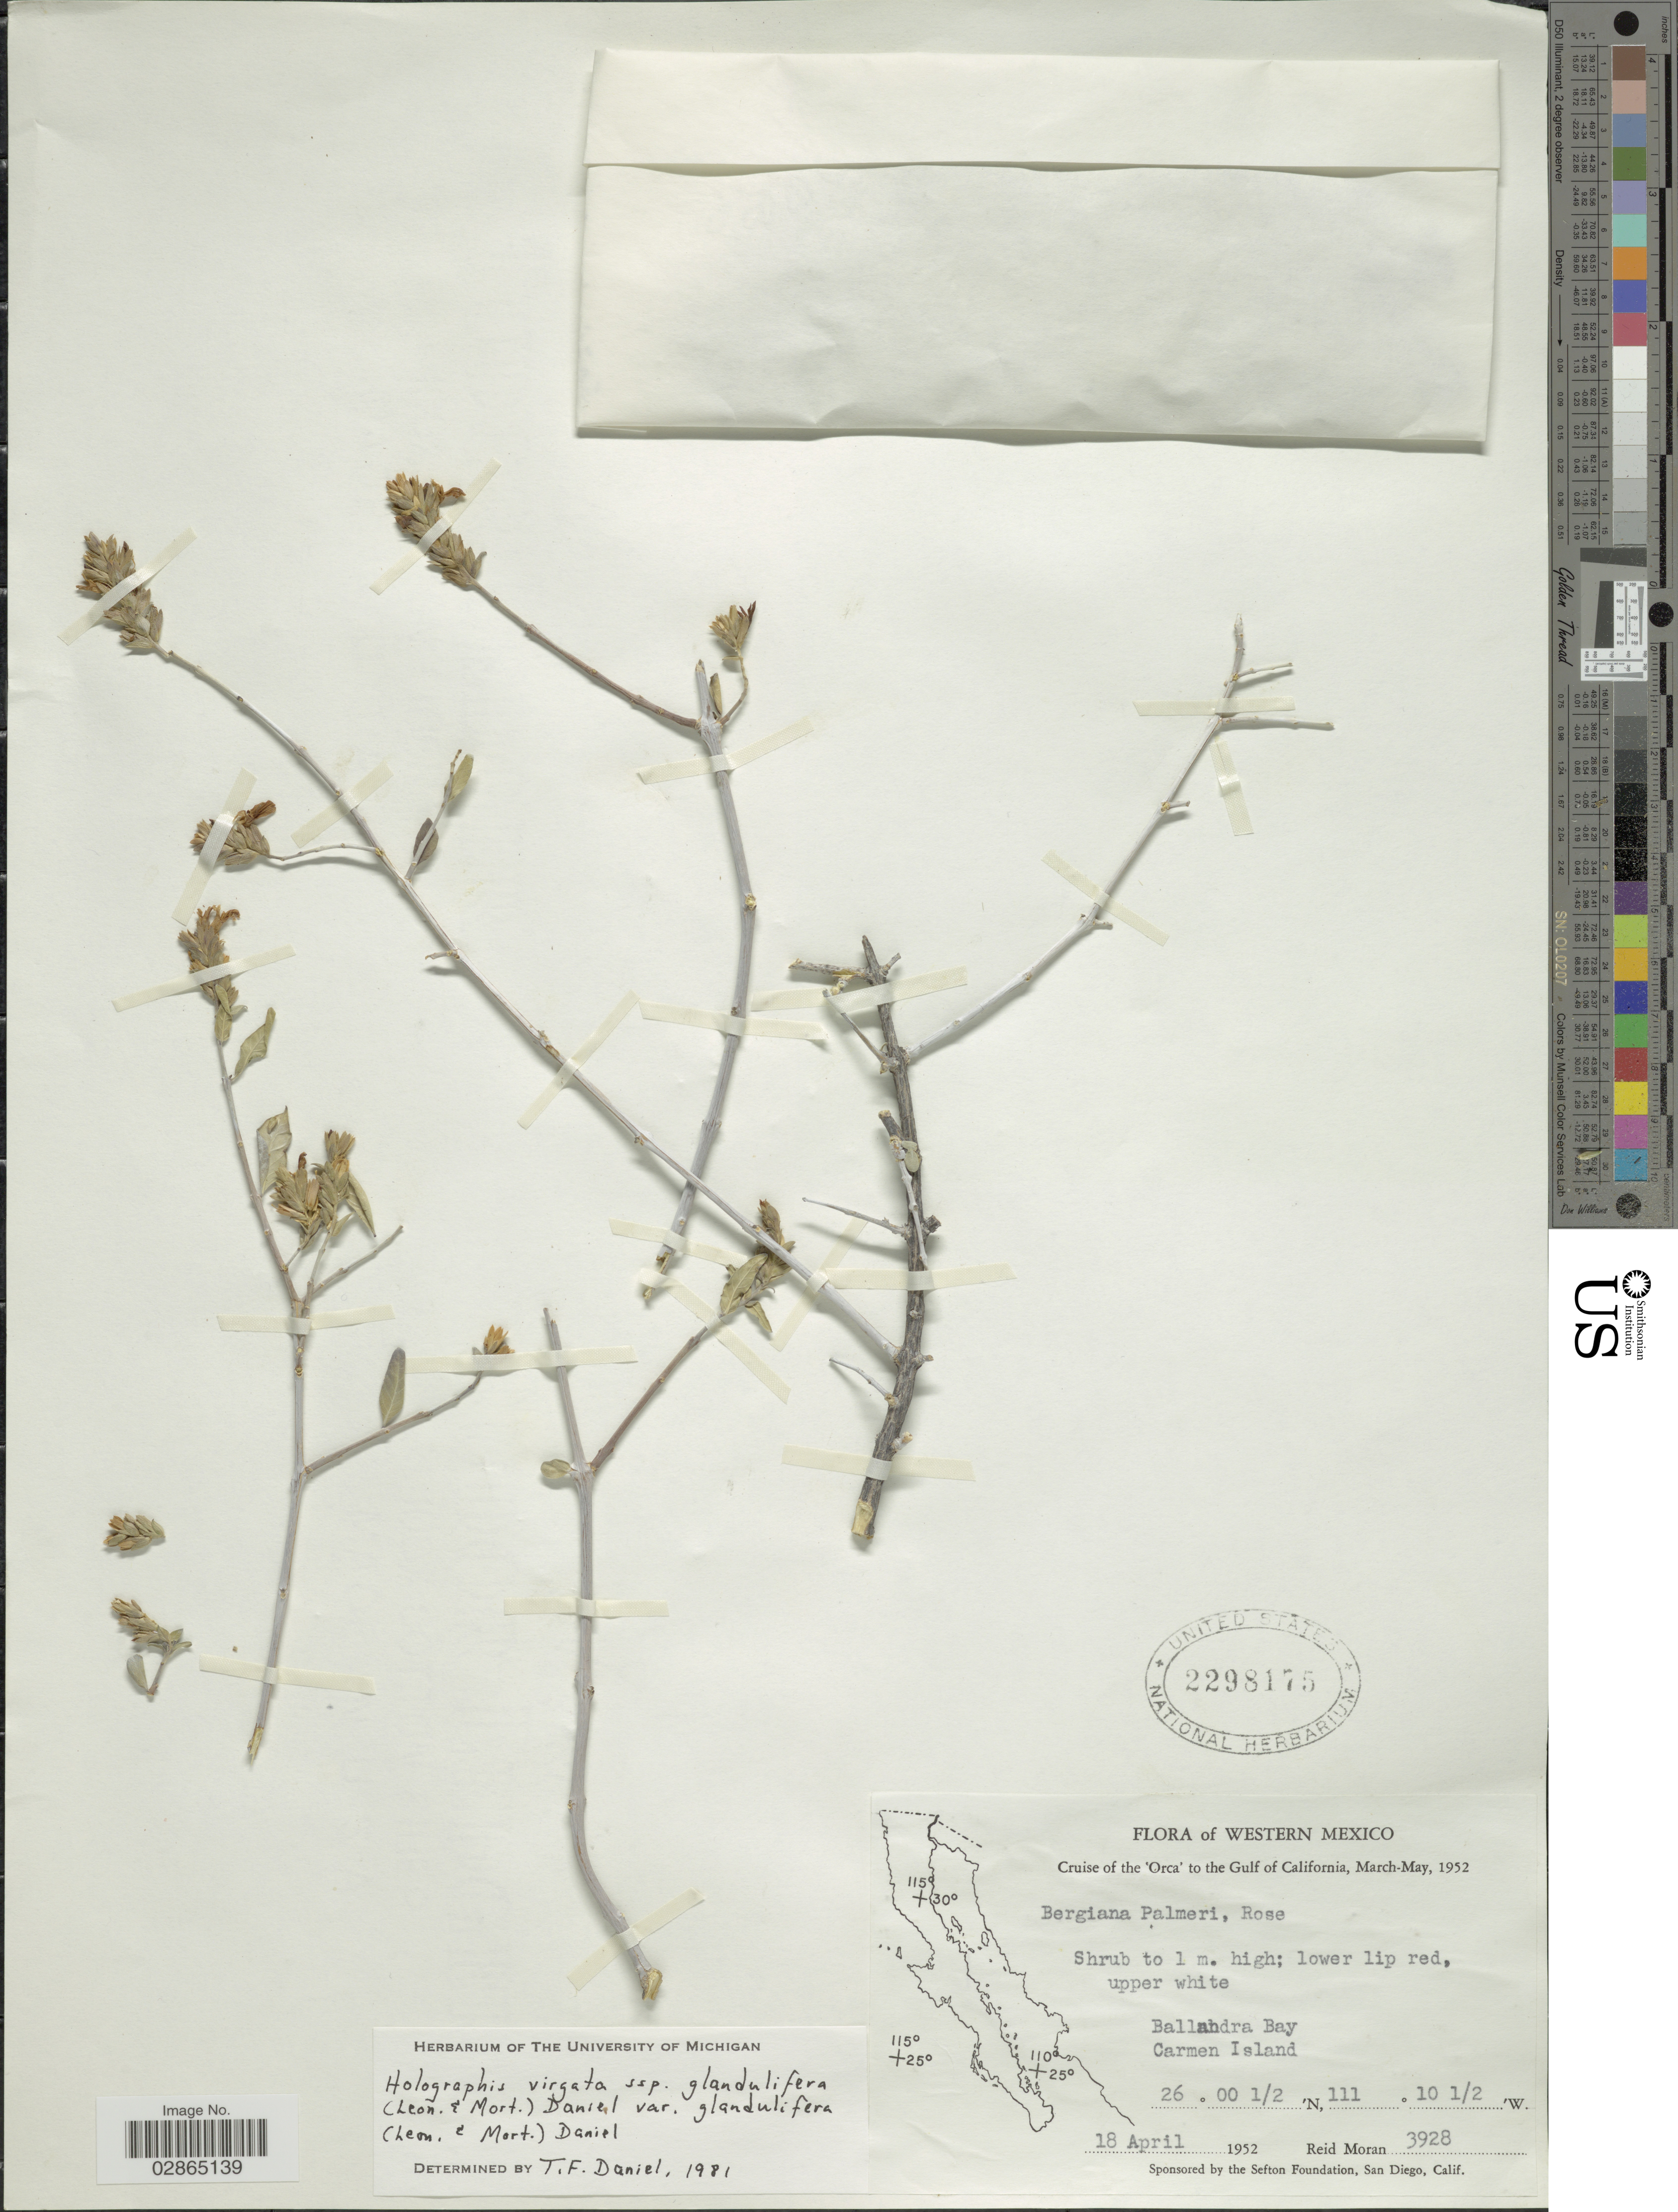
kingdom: Plantae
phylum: Tracheophyta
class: Magnoliopsida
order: Lamiales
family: Acanthaceae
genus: Holographis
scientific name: Holographis virgata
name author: (Harv. ex Benth.) T.F. Daniel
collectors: R. Moran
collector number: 3928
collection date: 1952-04-18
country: Mexico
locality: Western Mexico. Ballandra Bay. Carmen Island.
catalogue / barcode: US 2298175